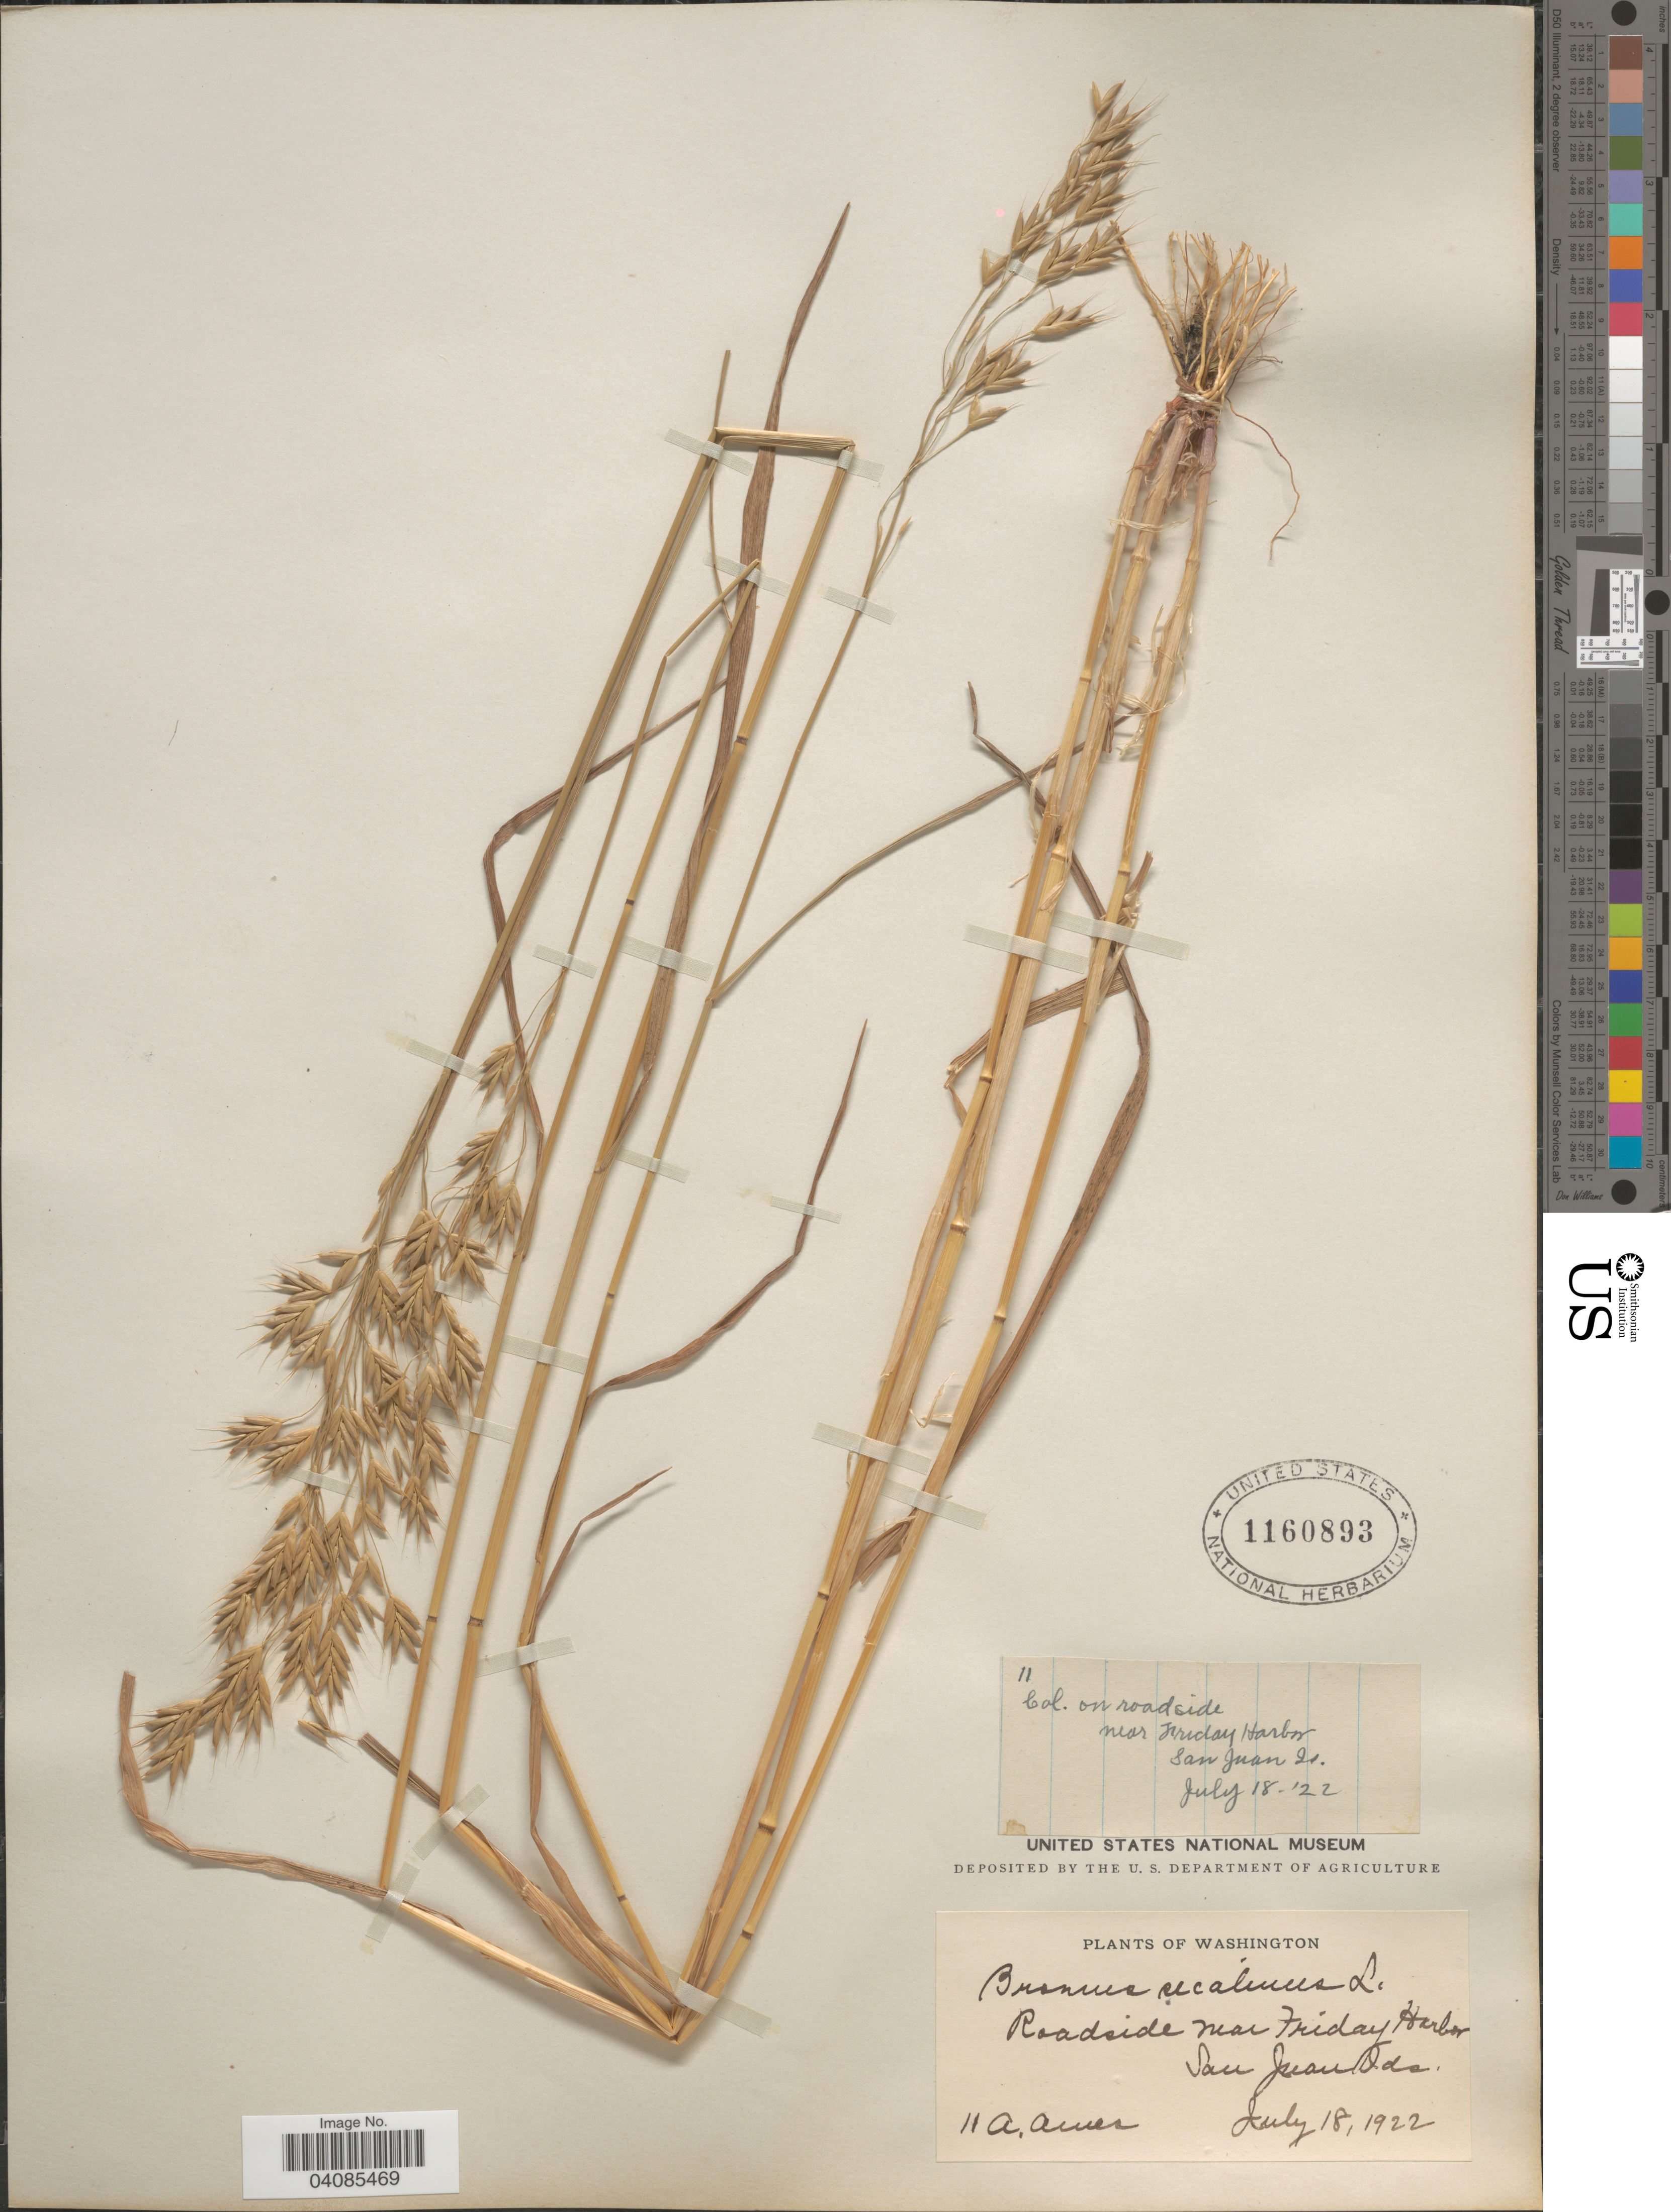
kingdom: Plantae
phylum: Tracheophyta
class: Liliopsida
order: Poales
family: Poaceae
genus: Bromus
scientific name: Bromus secalinus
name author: L.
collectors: A. Ames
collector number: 11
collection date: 1922-07-18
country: United States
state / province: Washington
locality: Roadside near Friday Harbor, San Juan Ids.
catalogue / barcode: US 1160893